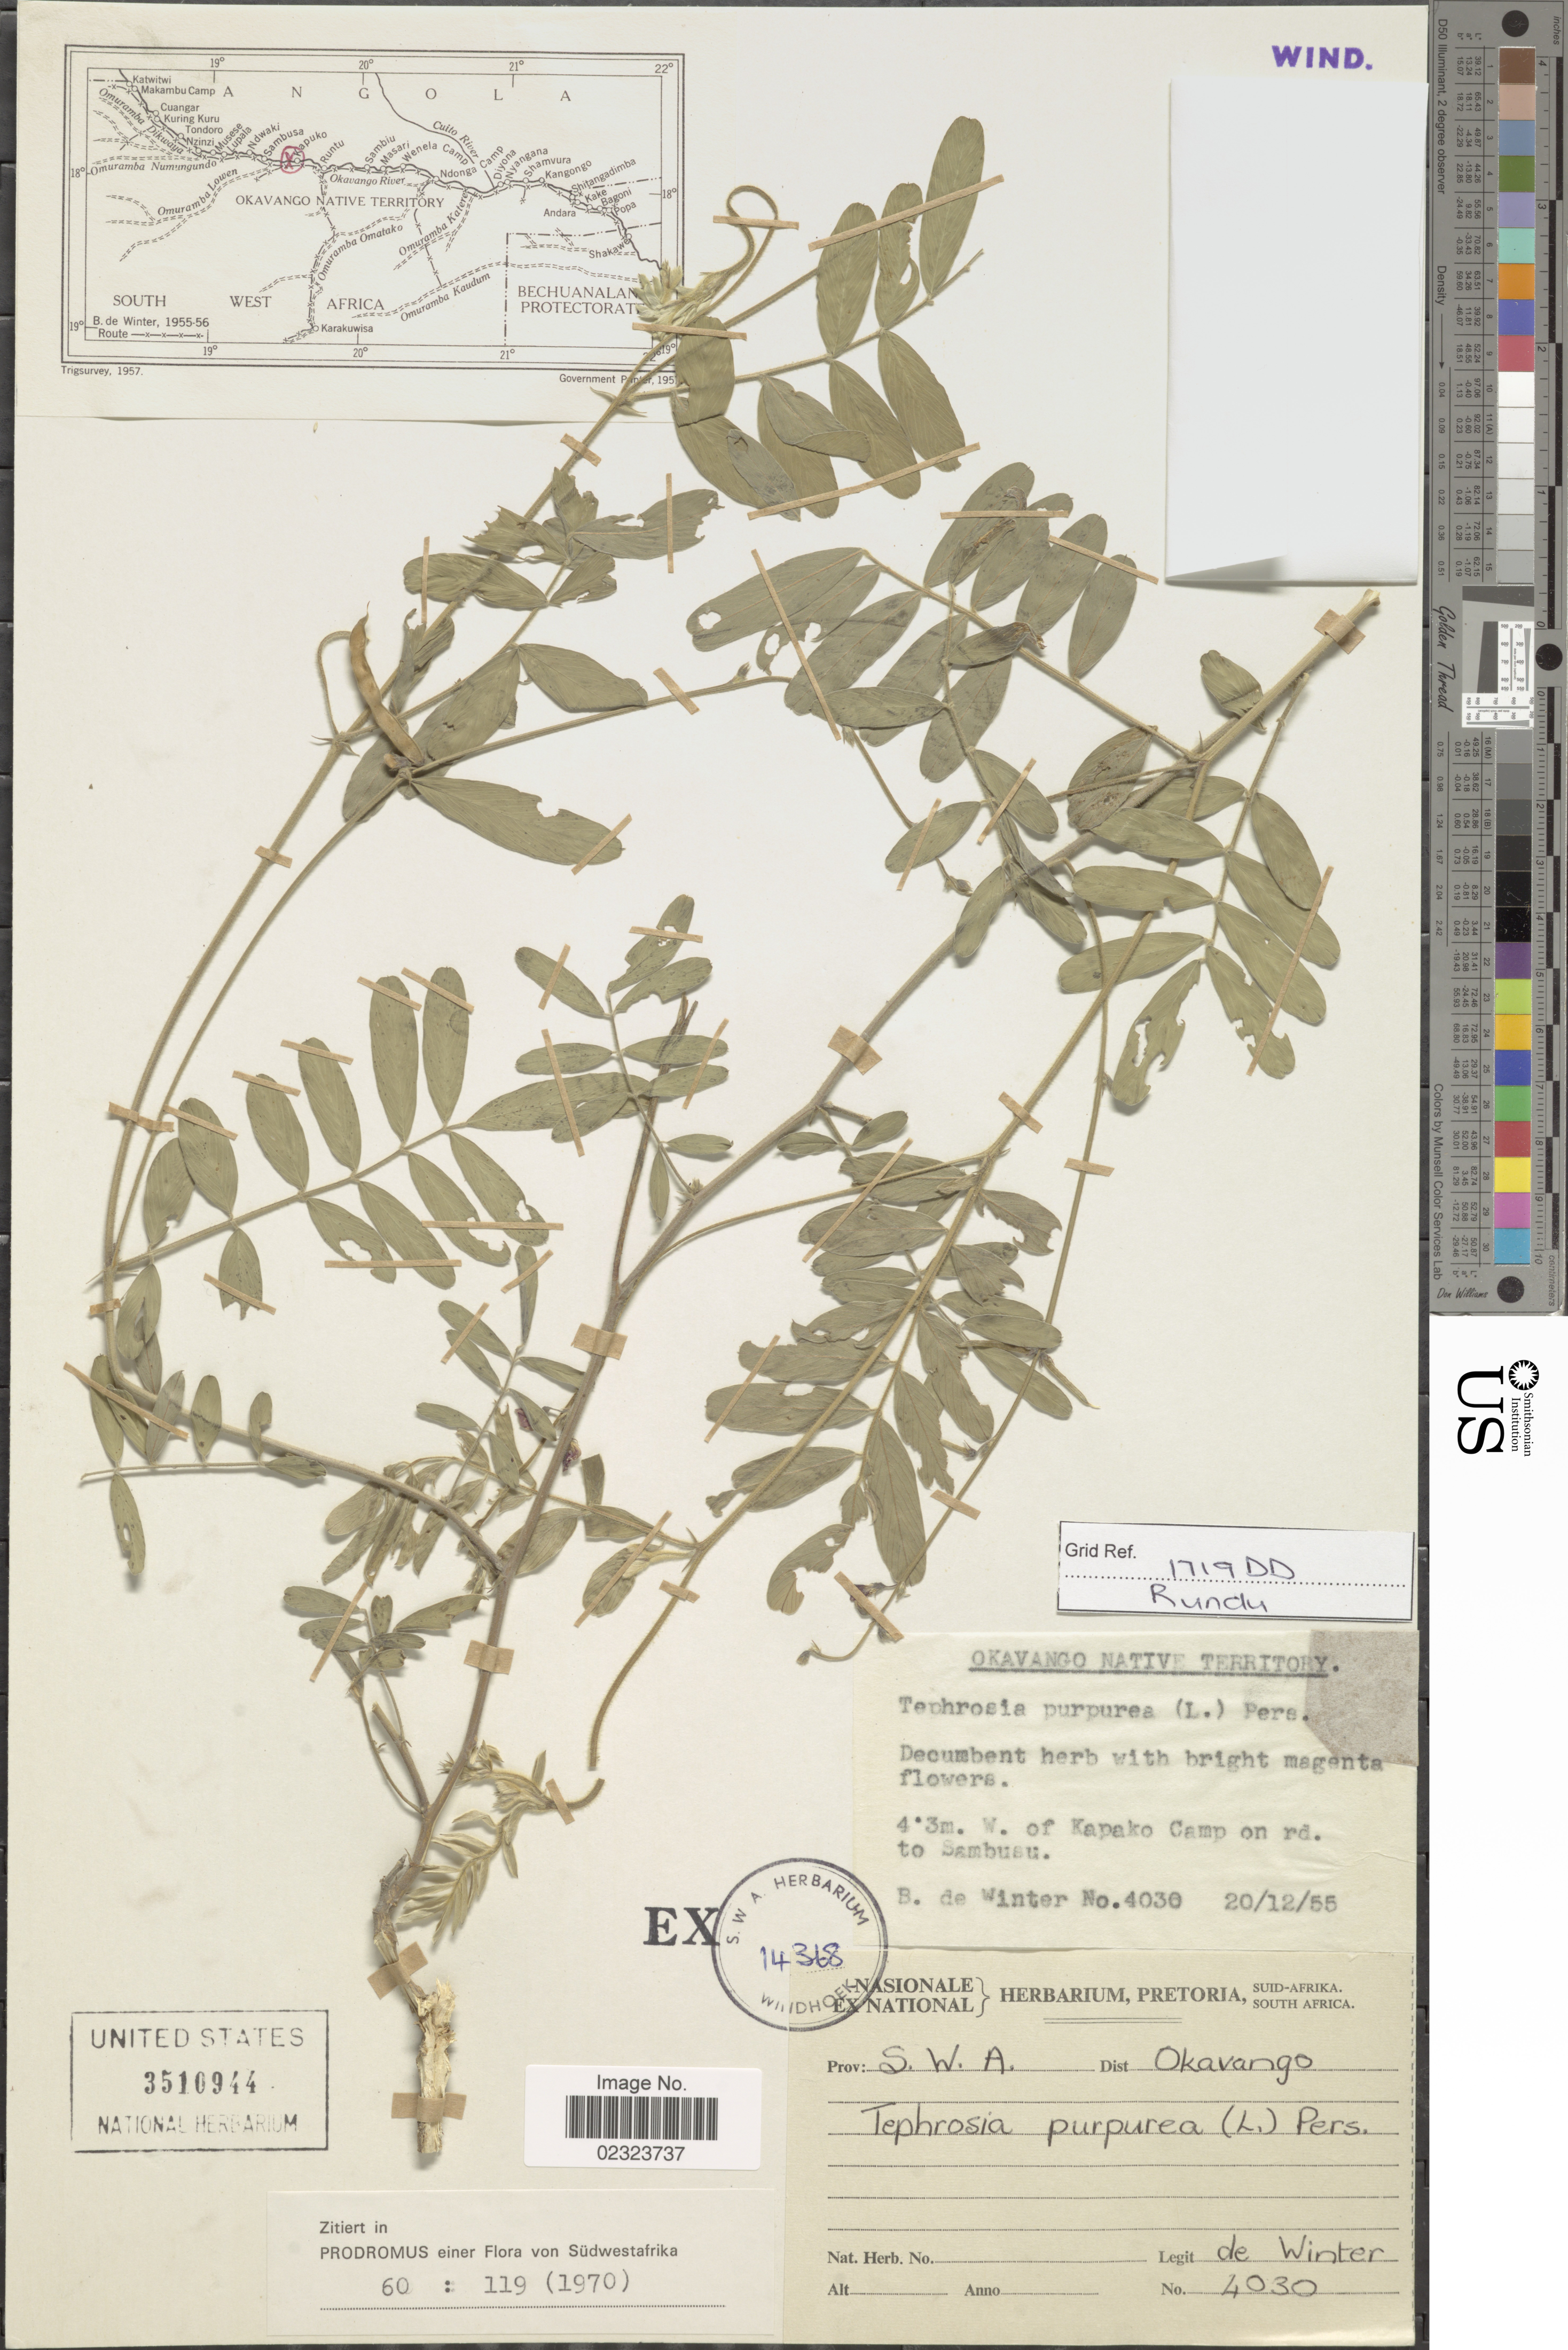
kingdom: Plantae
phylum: Tracheophyta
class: Magnoliopsida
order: Fabales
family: Fabaceae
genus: Tephrosia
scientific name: Tephrosia purpurea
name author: (L.) Pers.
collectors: B. de Winter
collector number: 4030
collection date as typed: Transcribed d/m/y: 20/12/55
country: Namibia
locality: Prov.: S.W.A., Dist Okavango, 4 3m. W. of Kapako Camp on rd to Sambusu.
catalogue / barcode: US 3510944